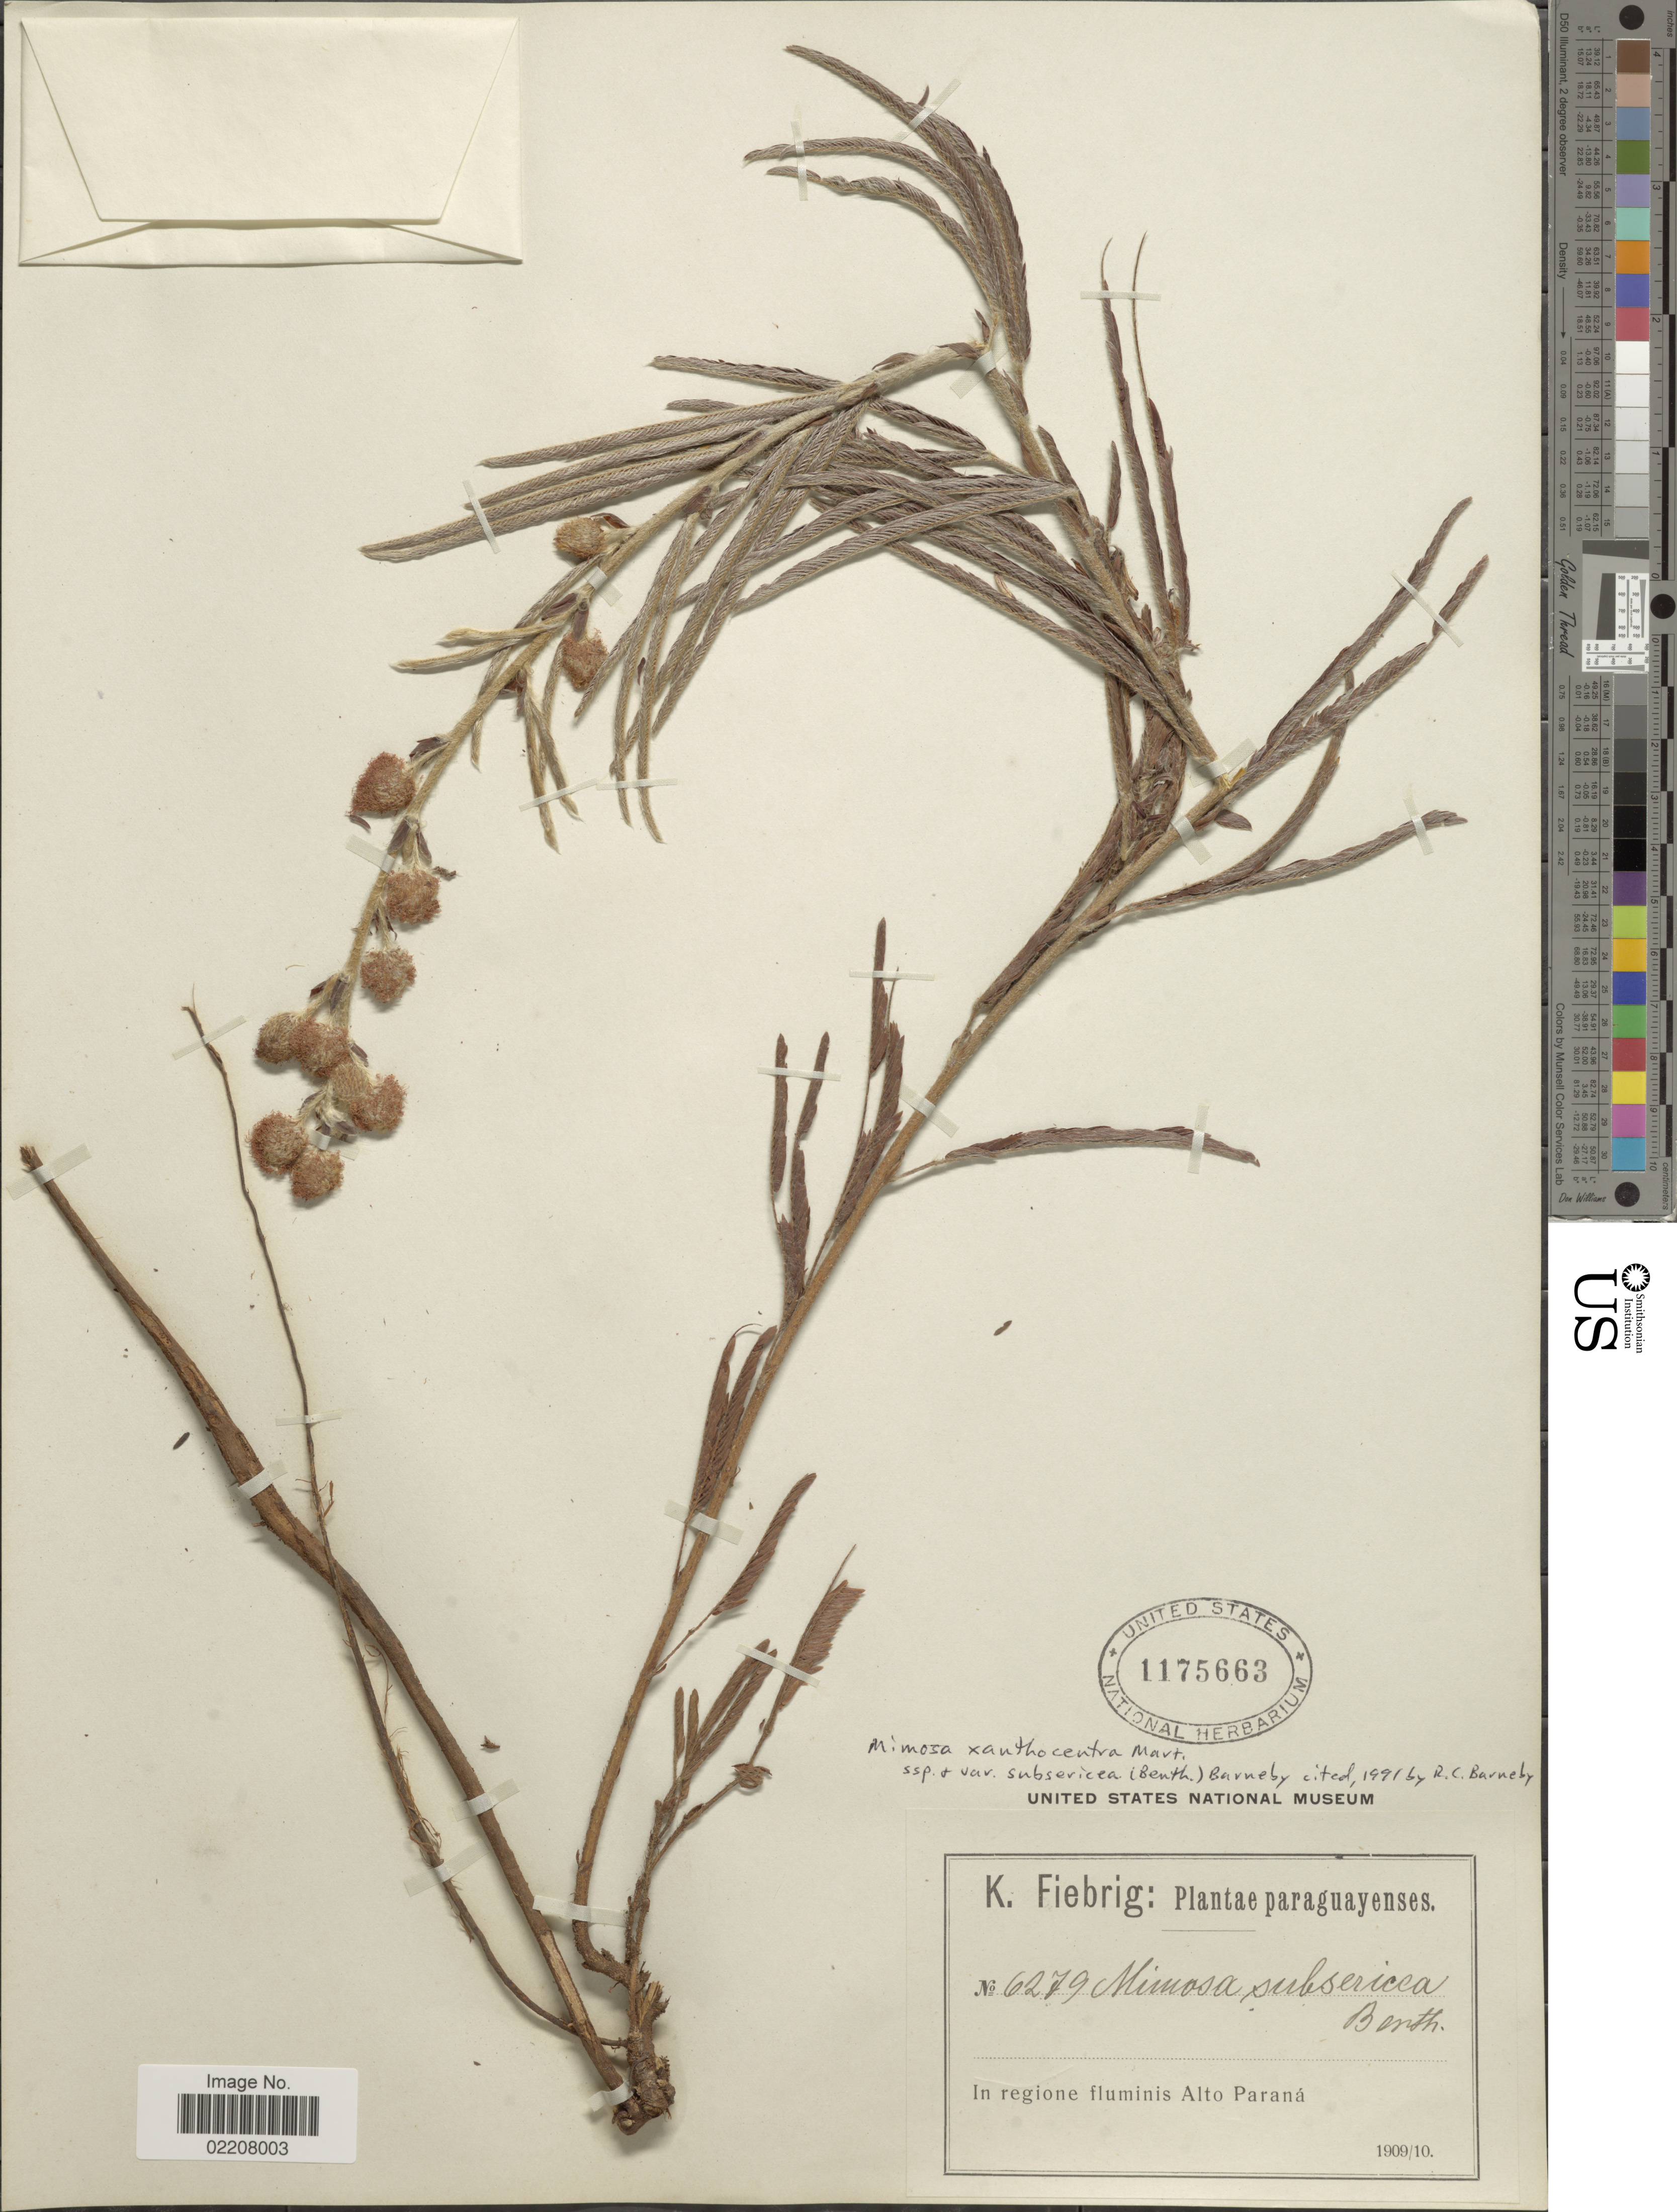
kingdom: Plantae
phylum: Tracheophyta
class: Magnoliopsida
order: Fabales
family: Fabaceae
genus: Mimosa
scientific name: Mimosa xanthocentra var. subsericea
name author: (Benth.) Barneby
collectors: K. Fiebrig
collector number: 6279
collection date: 1909/1910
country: Paraguay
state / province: Alto Parana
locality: In regione fluminis Alto Parana.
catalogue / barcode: US 1175663